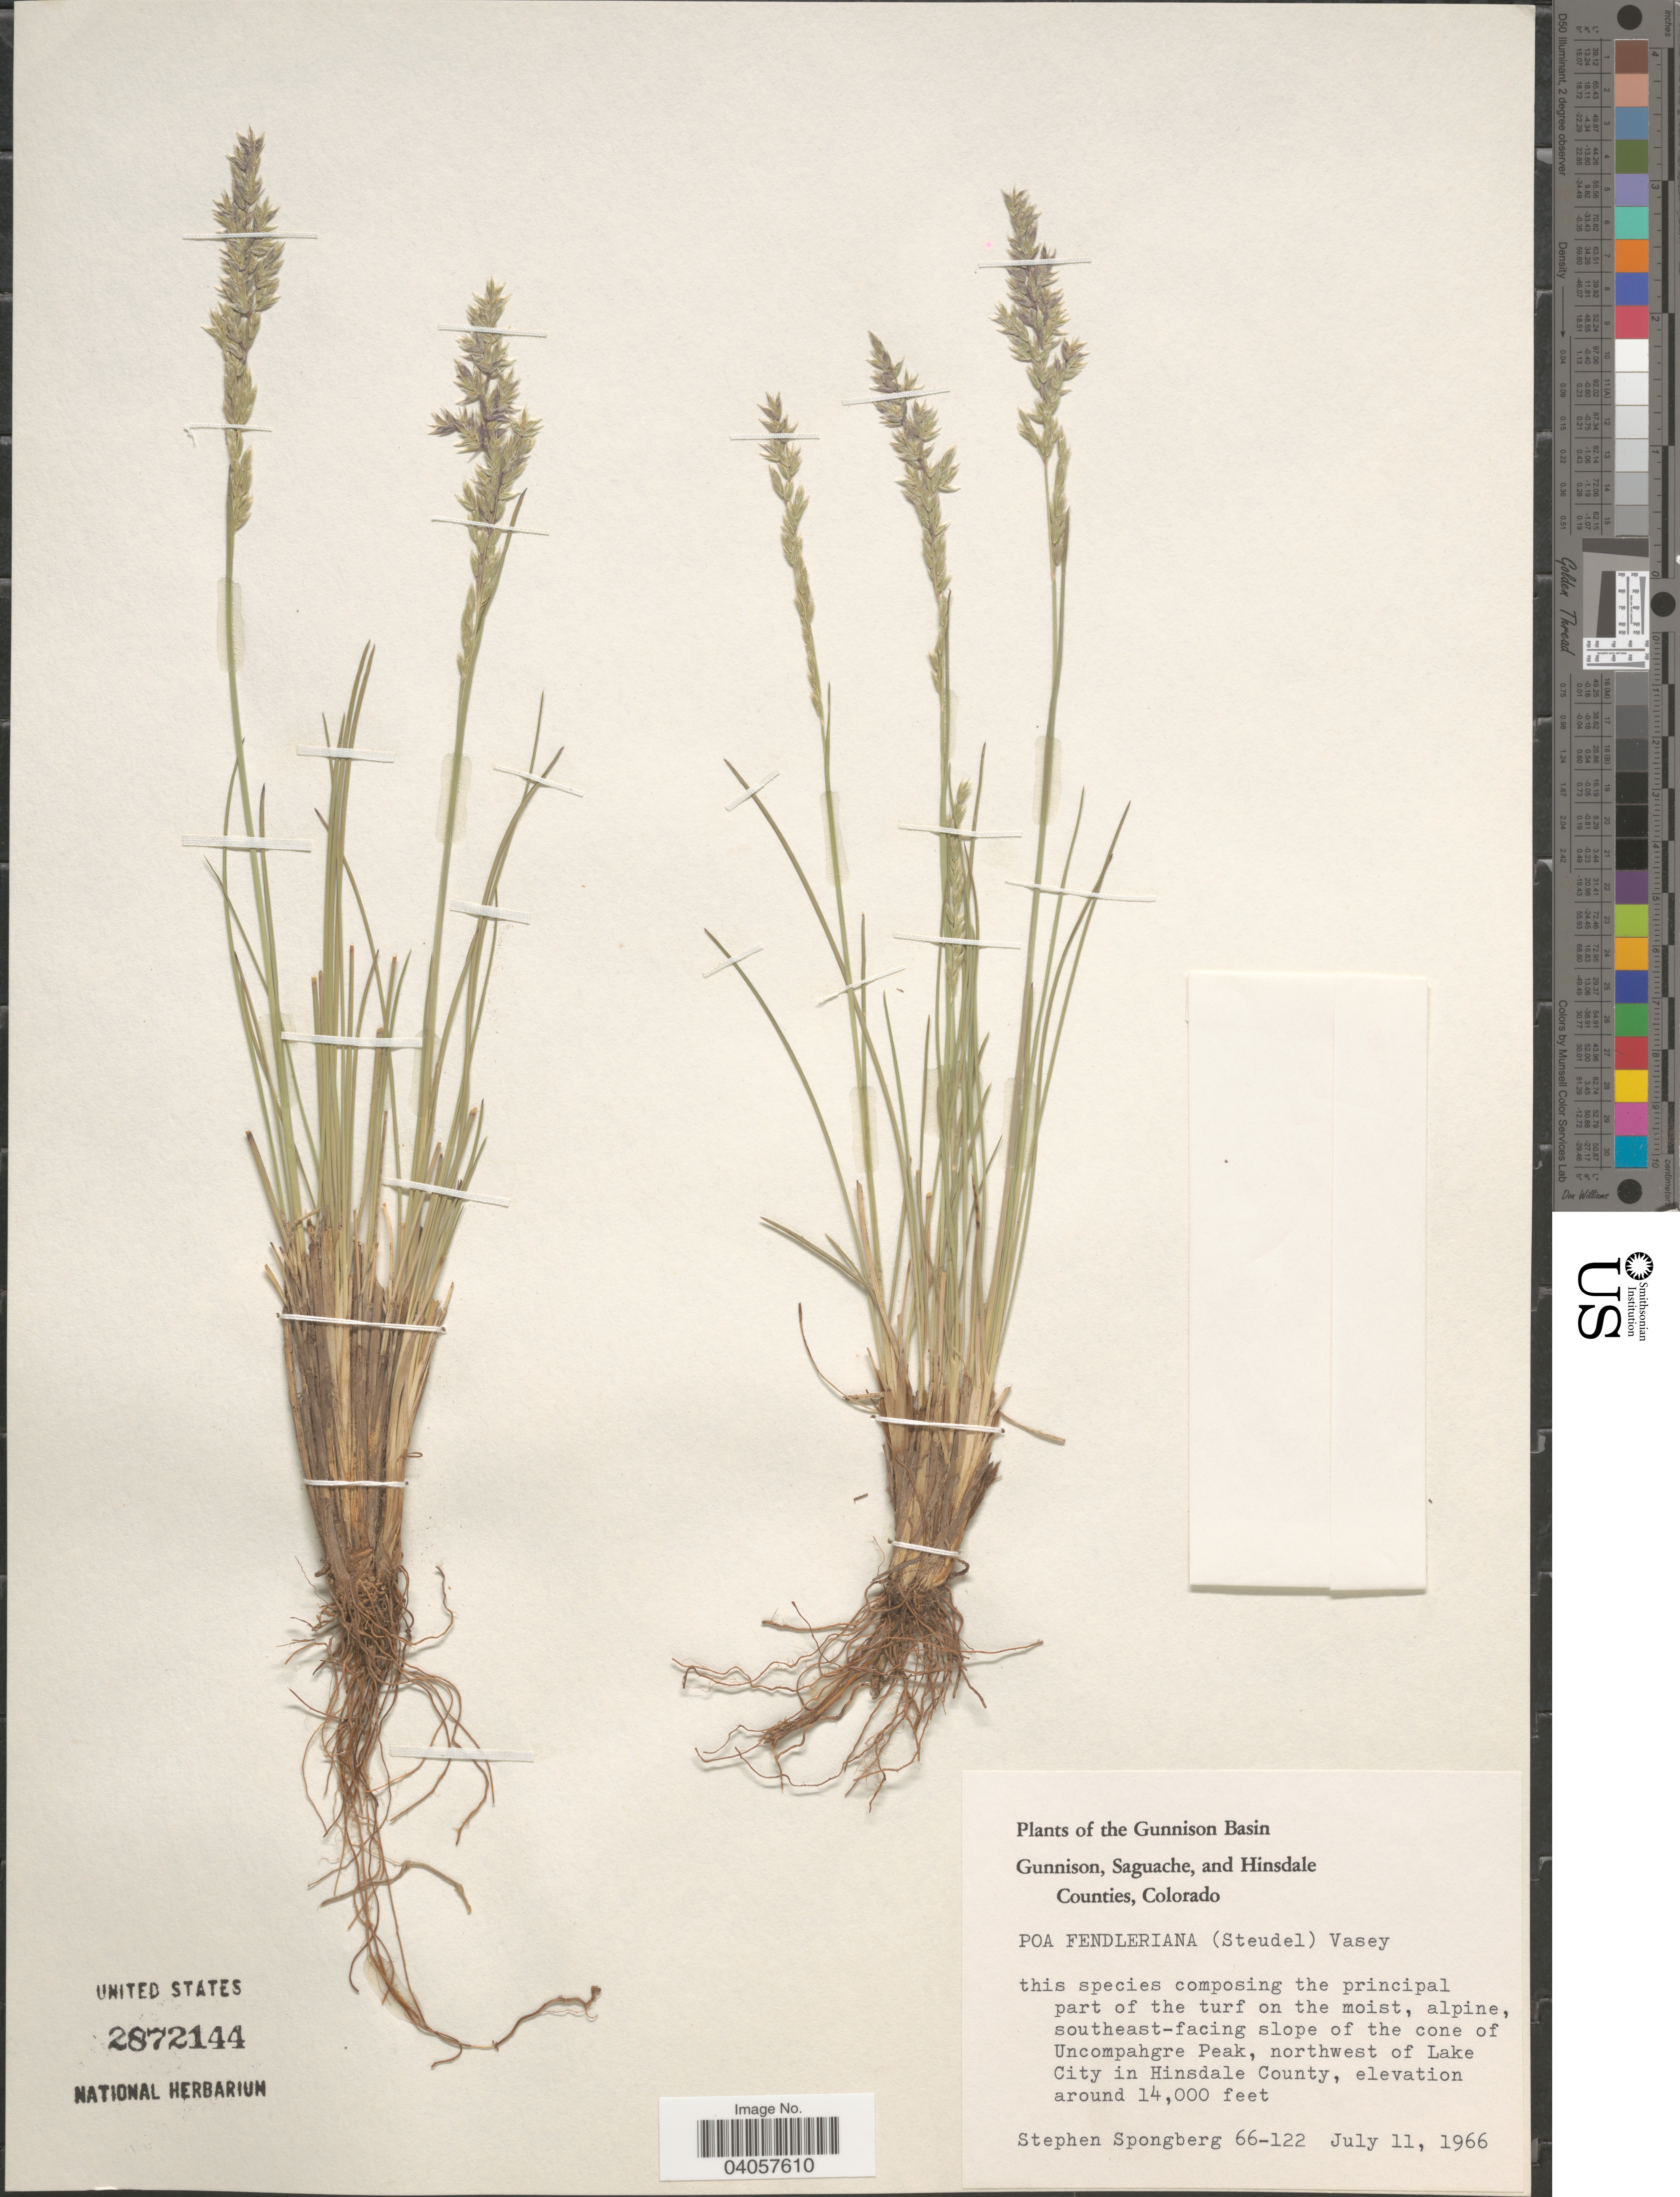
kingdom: Plantae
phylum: Tracheophyta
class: Liliopsida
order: Poales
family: Poaceae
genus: Poa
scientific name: Poa fendleriana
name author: (Steud.) Vasey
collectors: S. A.Spongberg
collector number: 66-122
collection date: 1966-07-11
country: United States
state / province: Colorado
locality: The Gunnison Basin. Southeast-facing slope of the cone of Uncompahgre Peak, northwest of Lake City in Hinsdale County.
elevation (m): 4267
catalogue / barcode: US 2872144